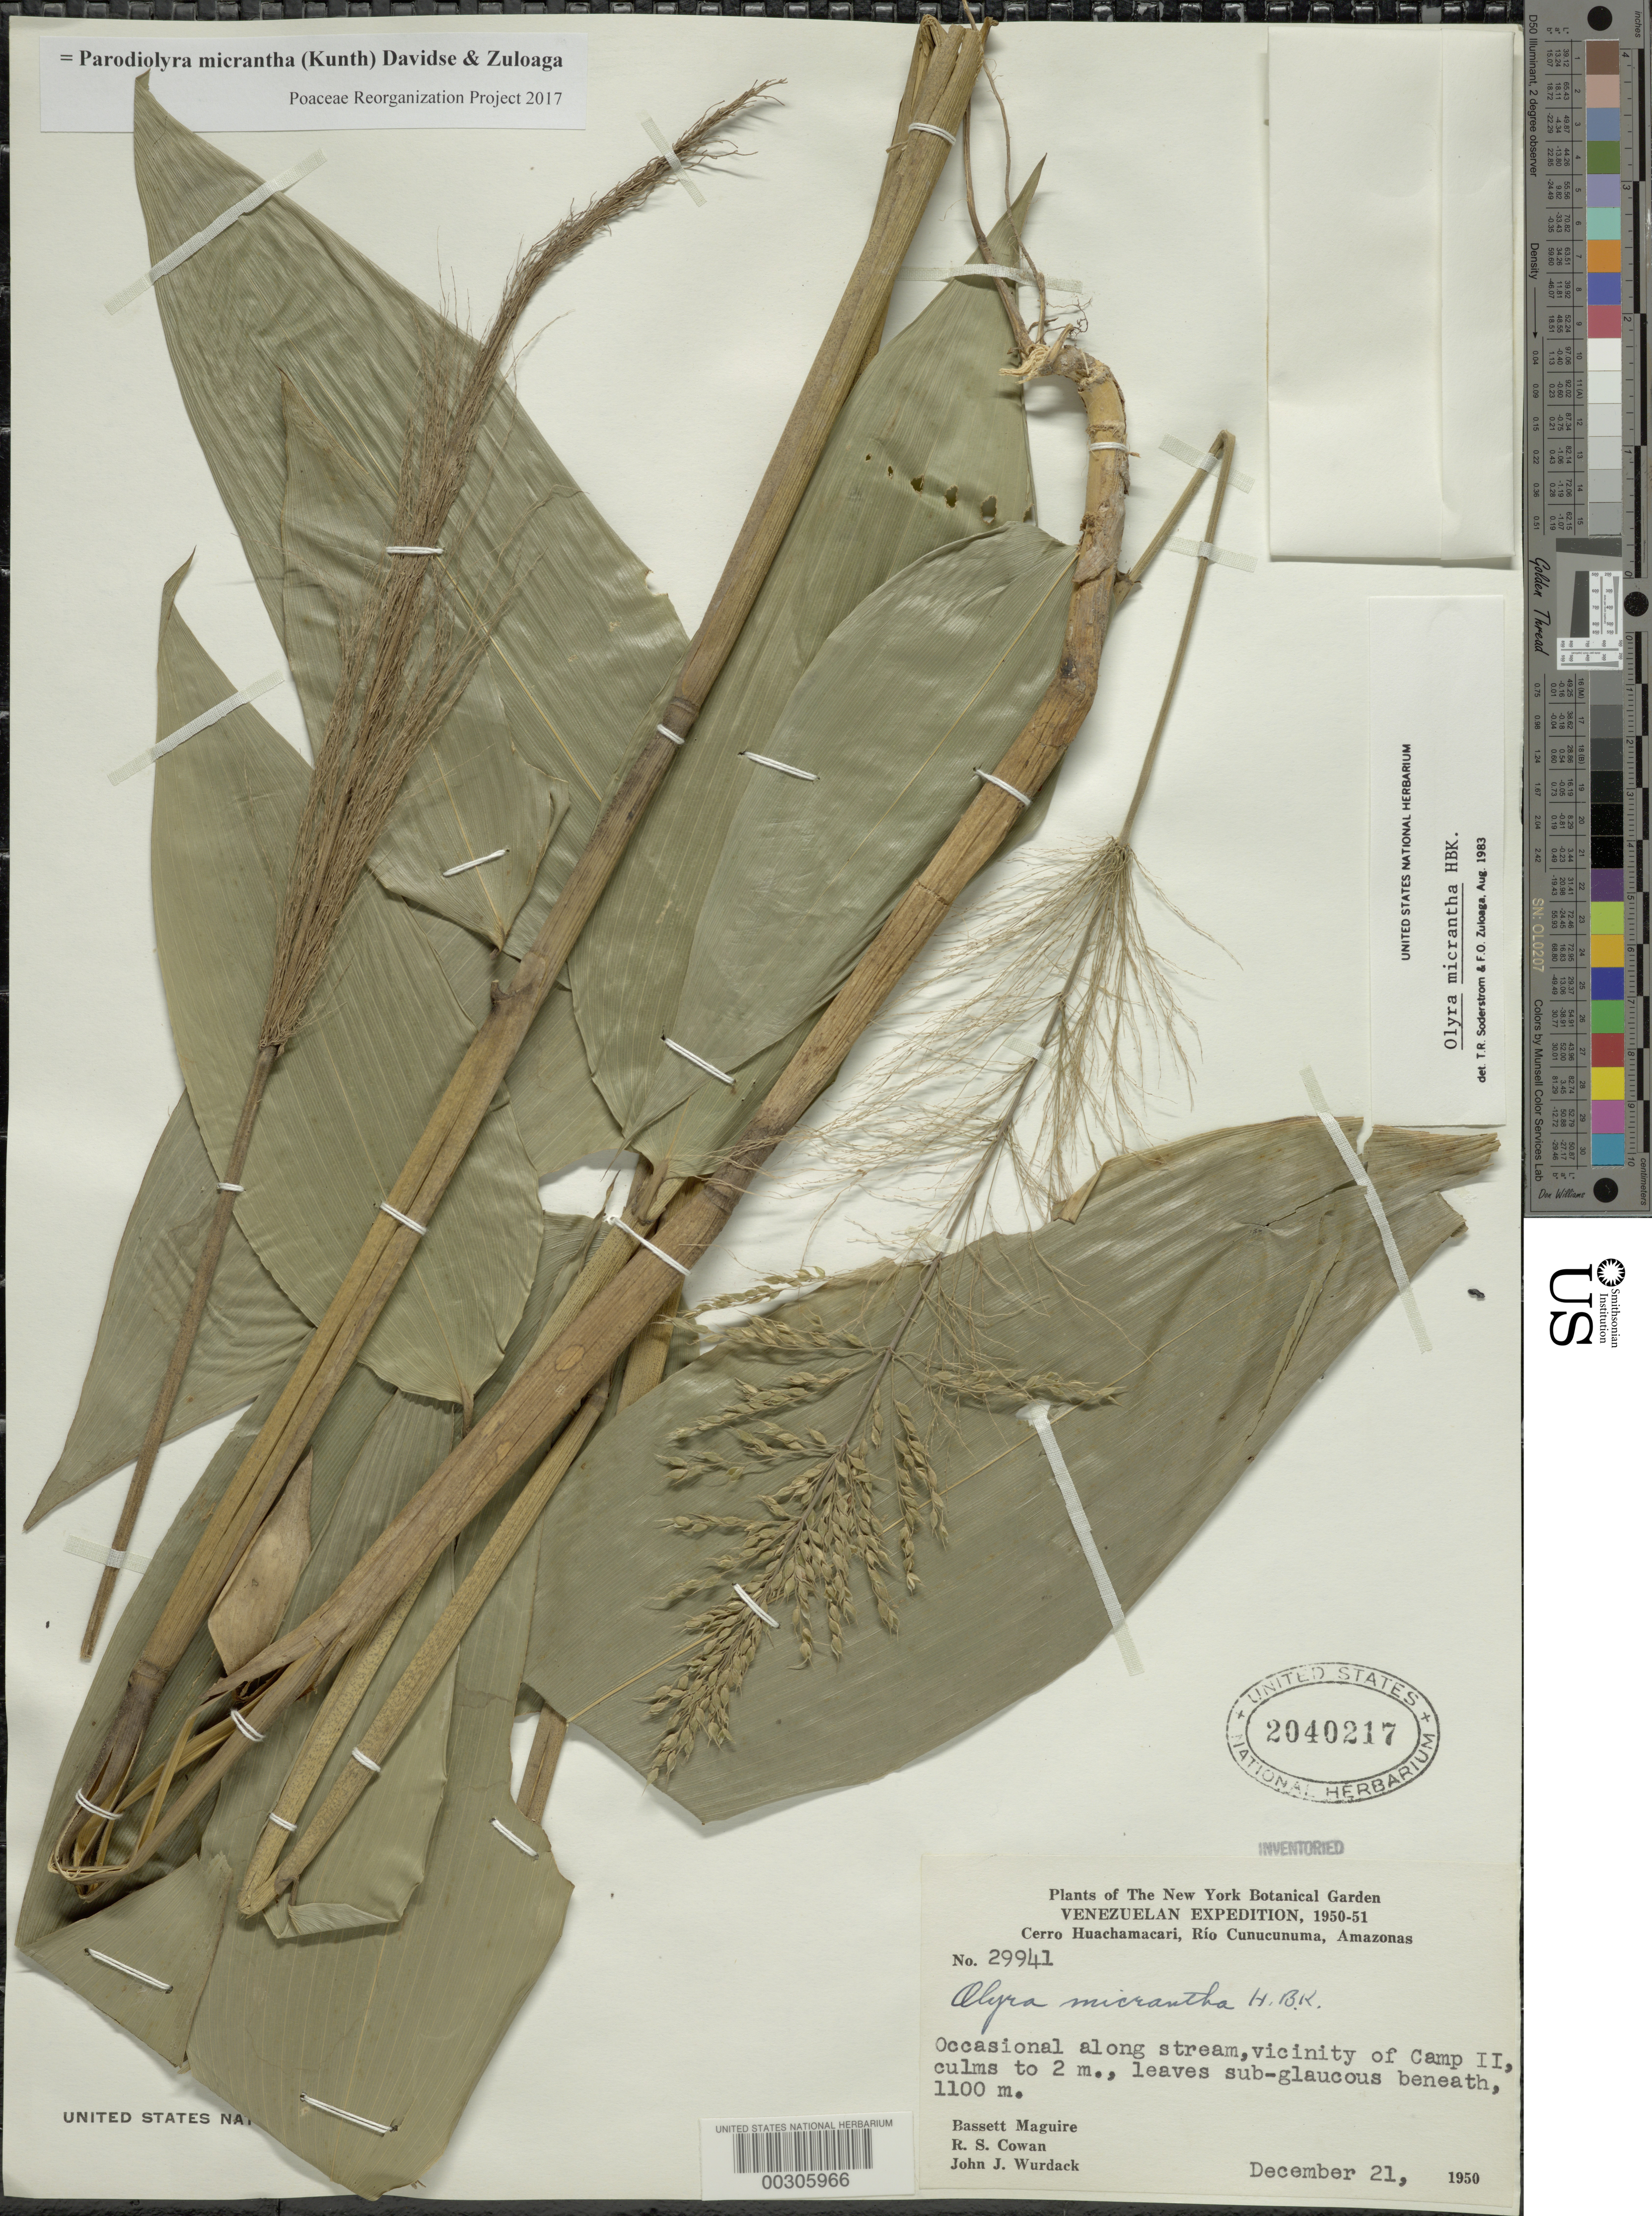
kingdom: Plantae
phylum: Tracheophyta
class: Liliopsida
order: Poales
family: Poaceae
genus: Parodiolyra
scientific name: Parodiolyra micrantha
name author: (Kunth) Davidse & Zuloaga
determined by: Poaceae Reorganization Project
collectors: B. Maguire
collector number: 29941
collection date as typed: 21 Dec 1950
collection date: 1950-12-21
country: Venezuela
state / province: Amazonas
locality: Cerro Huachamacari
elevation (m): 1100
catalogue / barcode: US 2040217